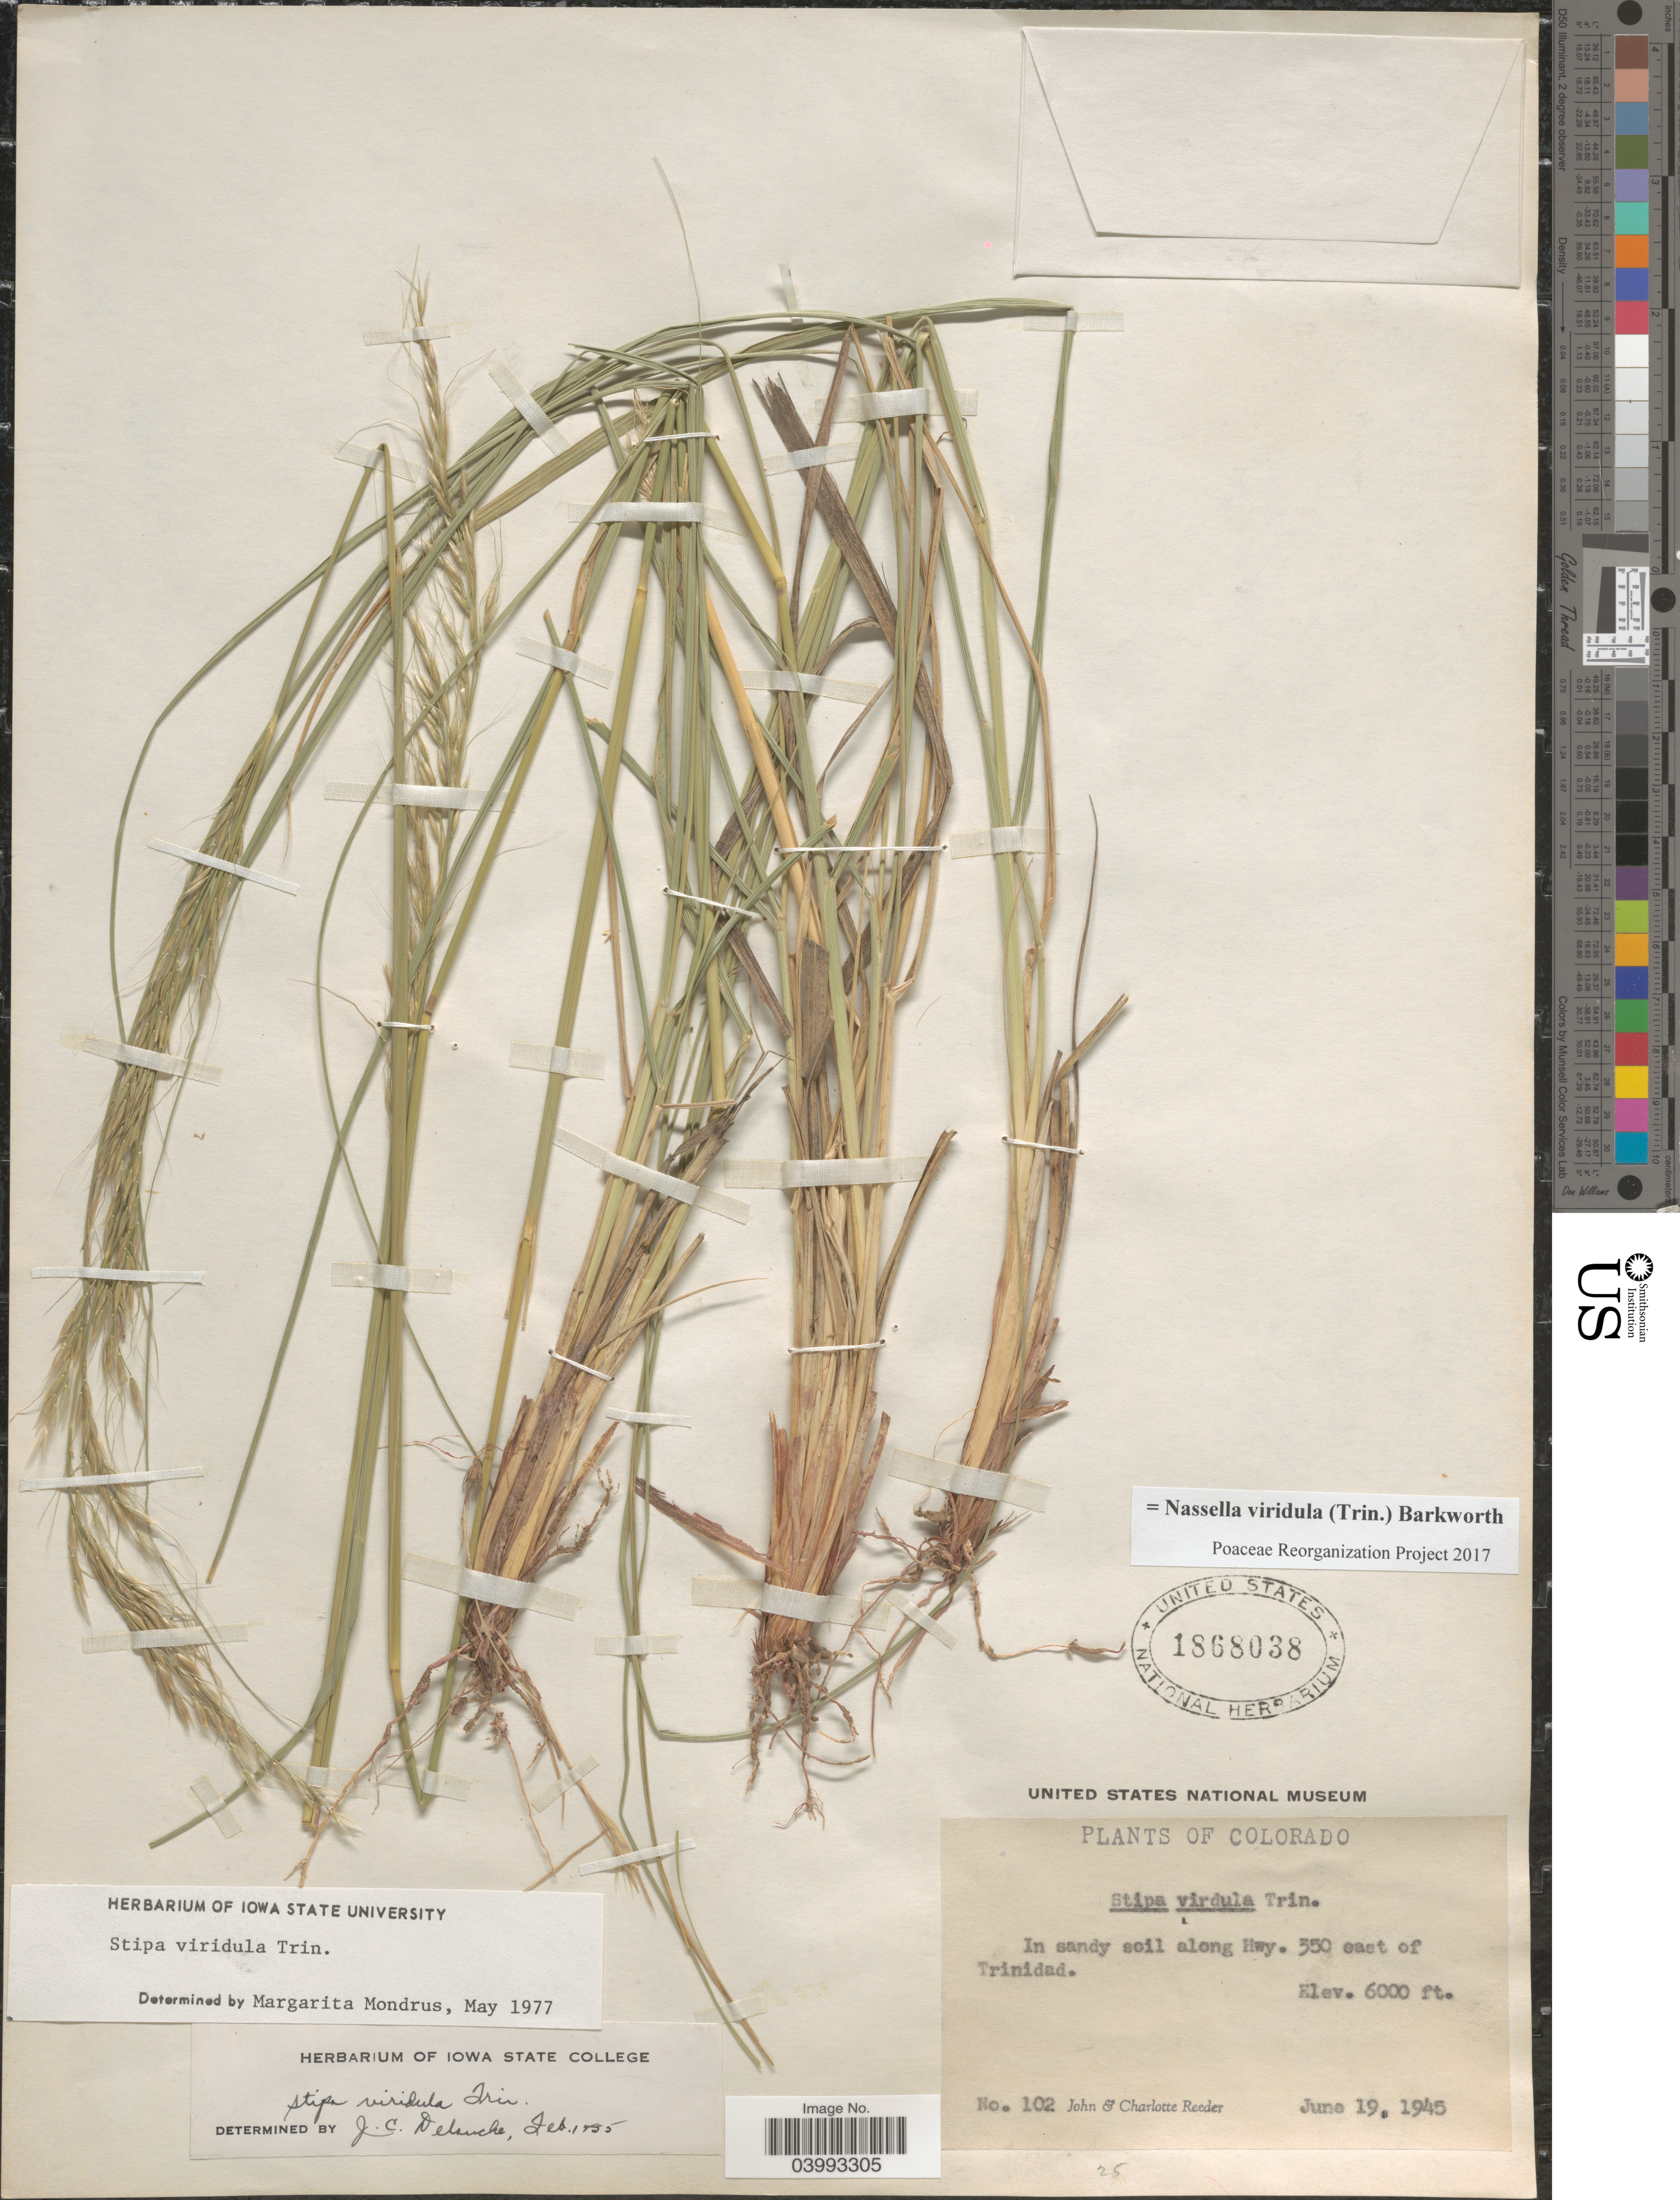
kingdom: Plantae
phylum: Tracheophyta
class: Liliopsida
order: Poales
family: Poaceae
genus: Nassella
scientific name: Nassella viridula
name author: (Trin.) Barkworth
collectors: J. R. Reeder & C. G. Reeder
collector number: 102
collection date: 1945-06-19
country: United States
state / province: Colorado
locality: In sandy soil along Hwy. 350 east of Trinidad.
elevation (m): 1829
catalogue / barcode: US 1868038